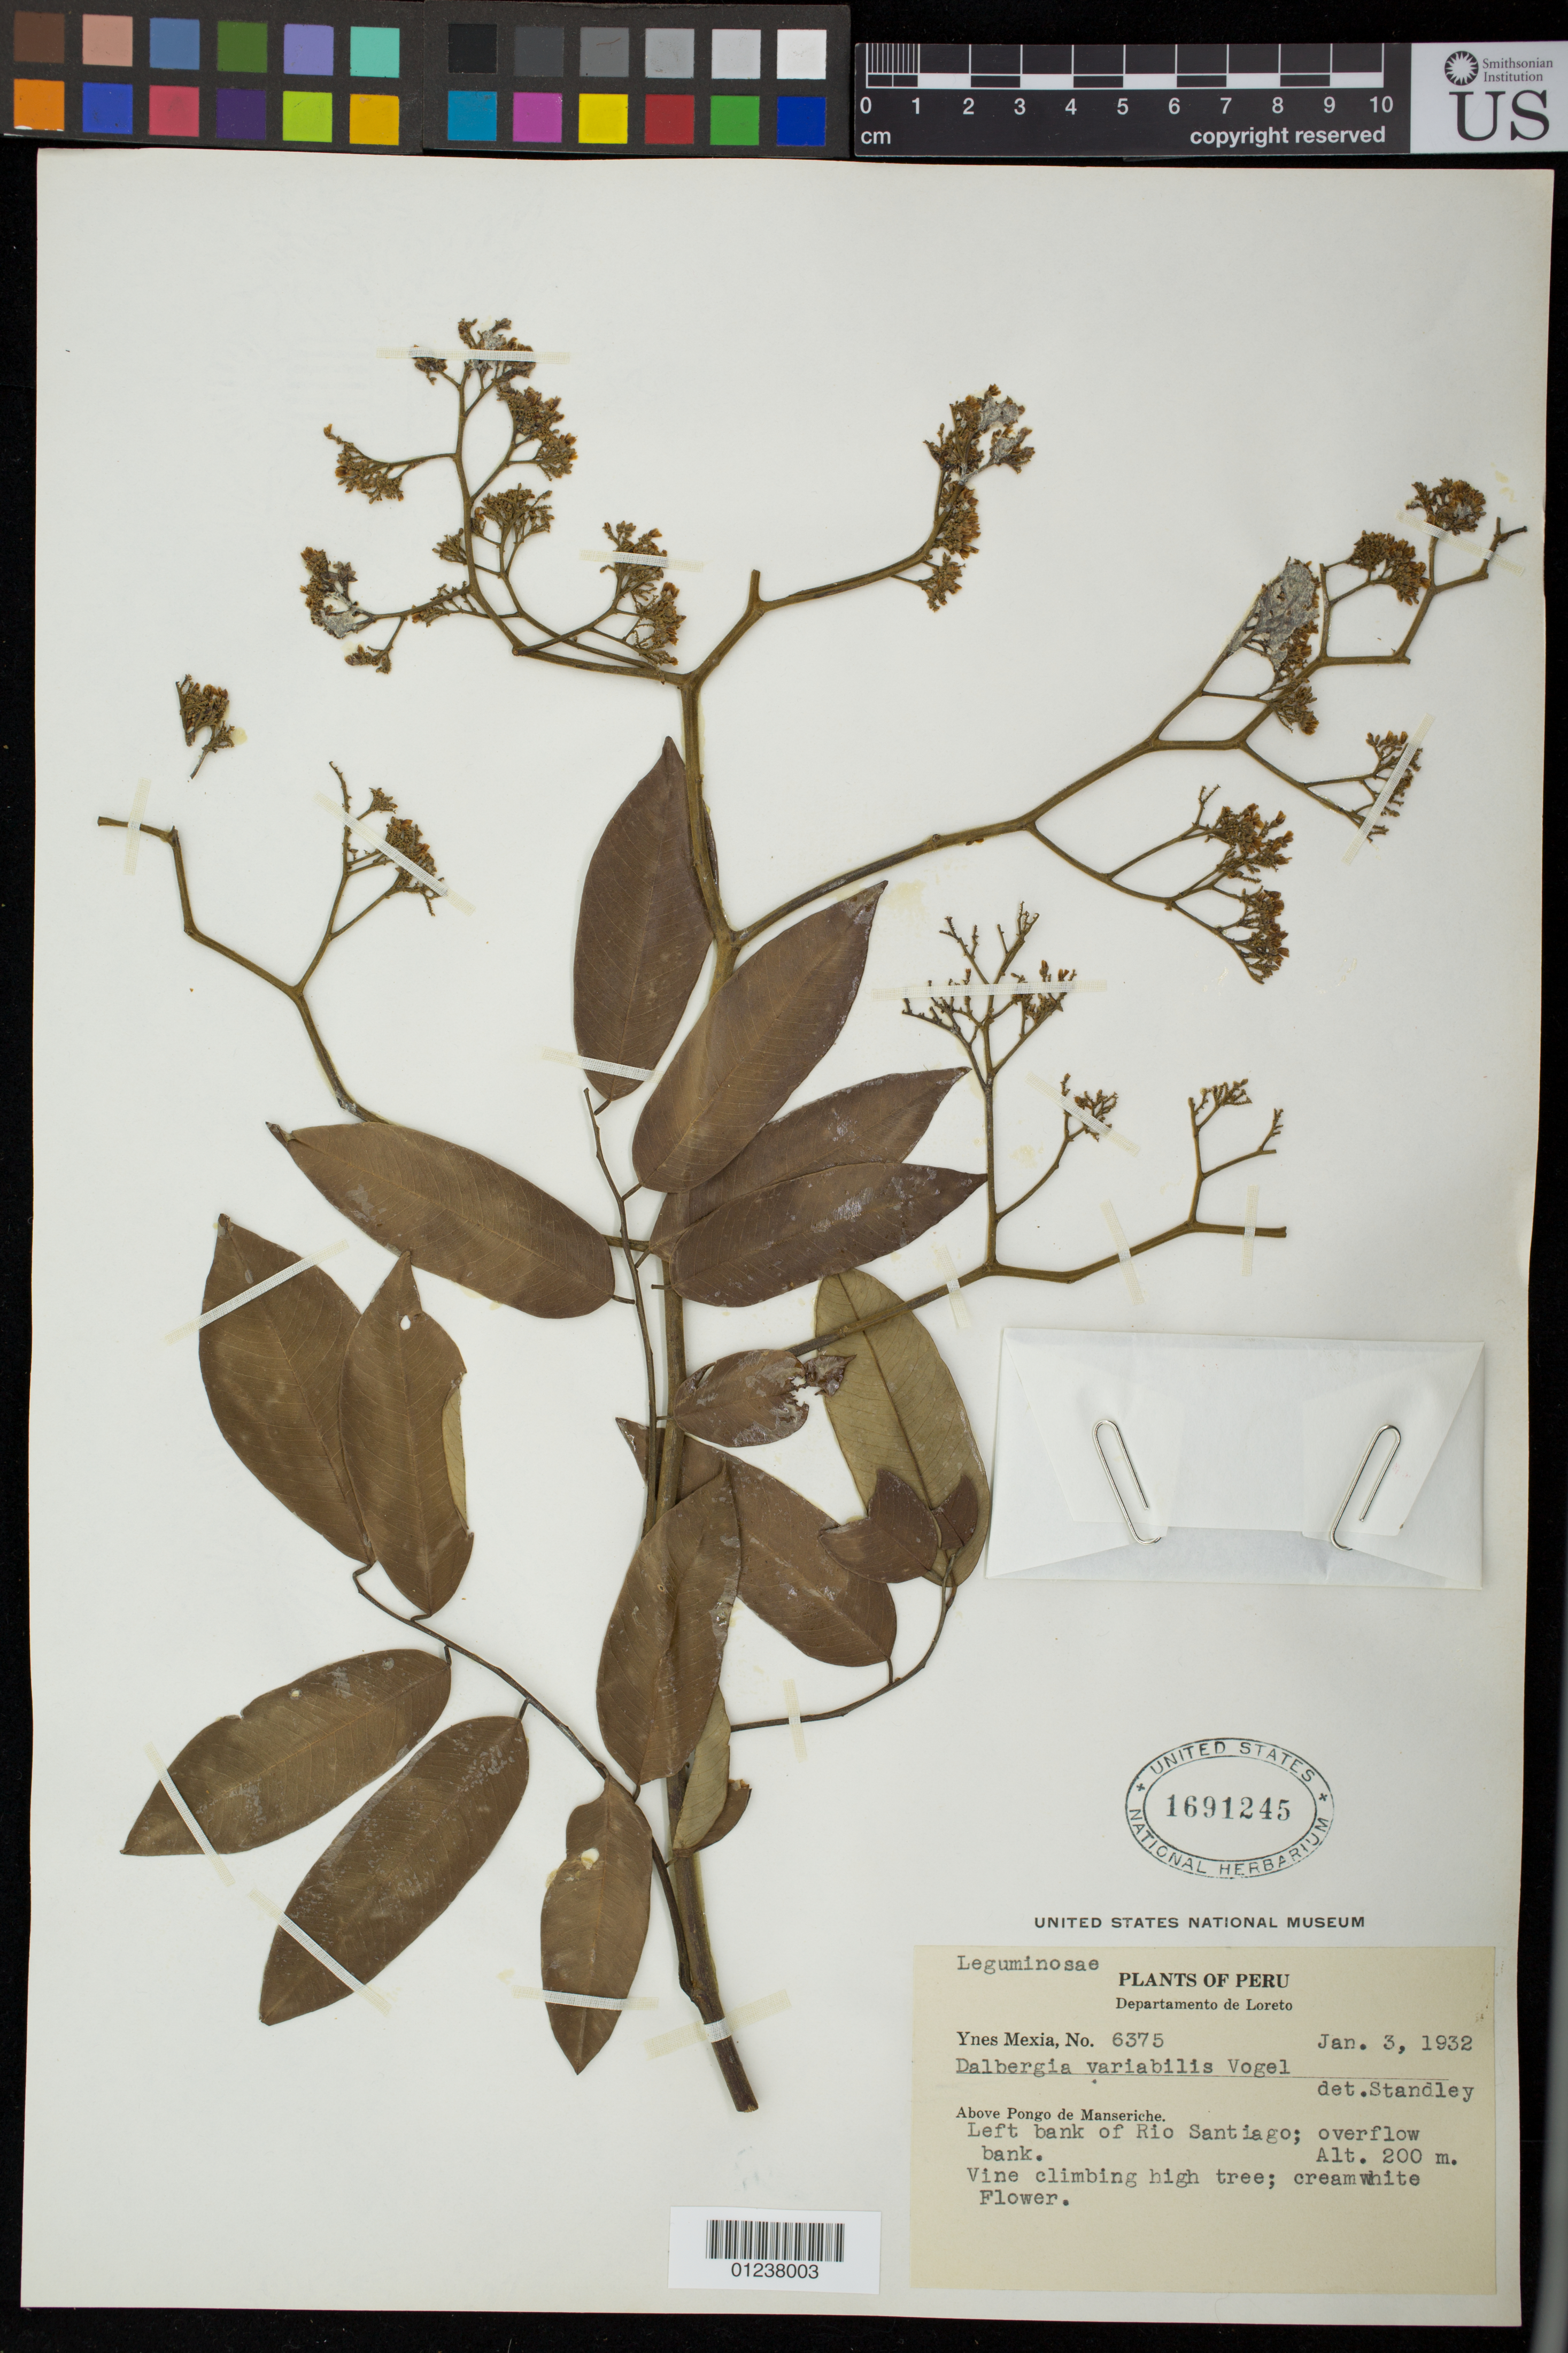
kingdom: Plantae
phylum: Tracheophyta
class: Magnoliopsida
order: Fabales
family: Fabaceae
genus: Dalbergia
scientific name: Dalbergia frutescens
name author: (Vell.) Britton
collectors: Y. Mexia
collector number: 6375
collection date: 1932-01-03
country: Peru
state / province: Loreto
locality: left bank of Rio Santiago, above Pongo de Manseriche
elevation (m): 200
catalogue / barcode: US 1691245